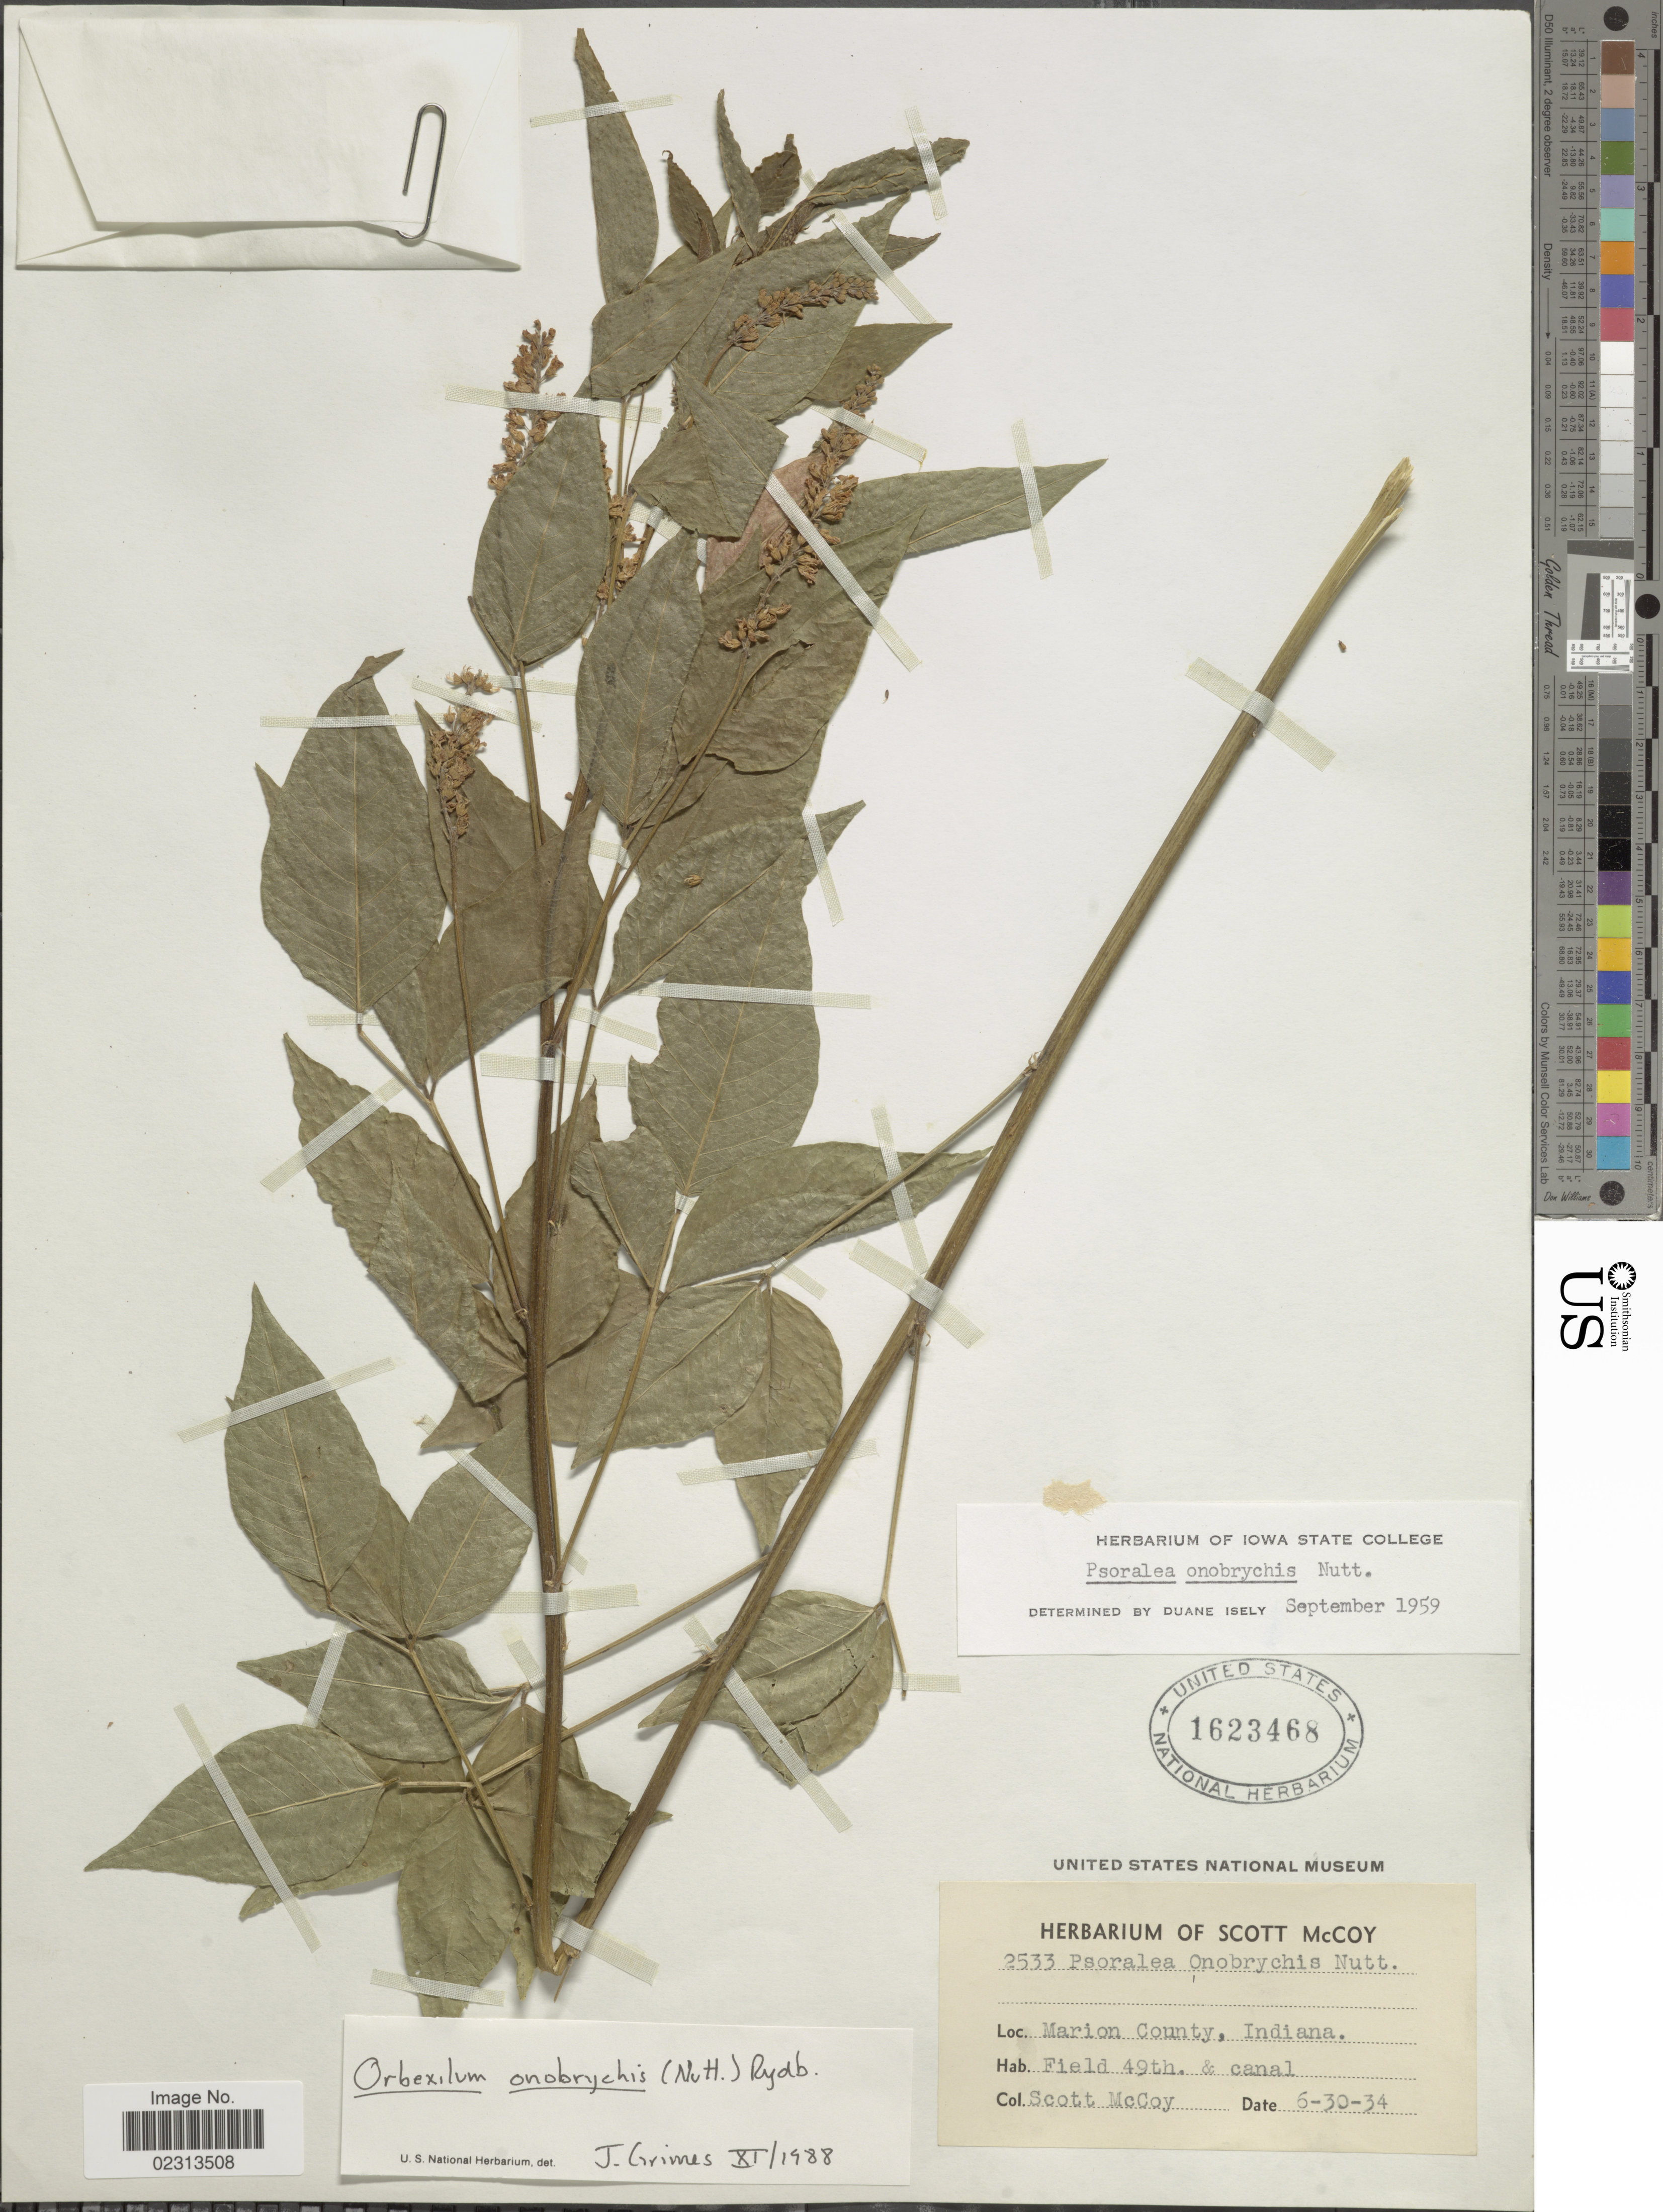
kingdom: Plantae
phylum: Tracheophyta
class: Magnoliopsida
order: Fabales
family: Fabaceae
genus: Orbexilum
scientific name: Orbexilum onobrychis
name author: (Nutt.) Rydb.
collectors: S. McCoy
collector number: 2533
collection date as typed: Transcribed d/m/y: 30/6/34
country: United States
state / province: Indiana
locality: Marion County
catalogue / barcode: US 1623468